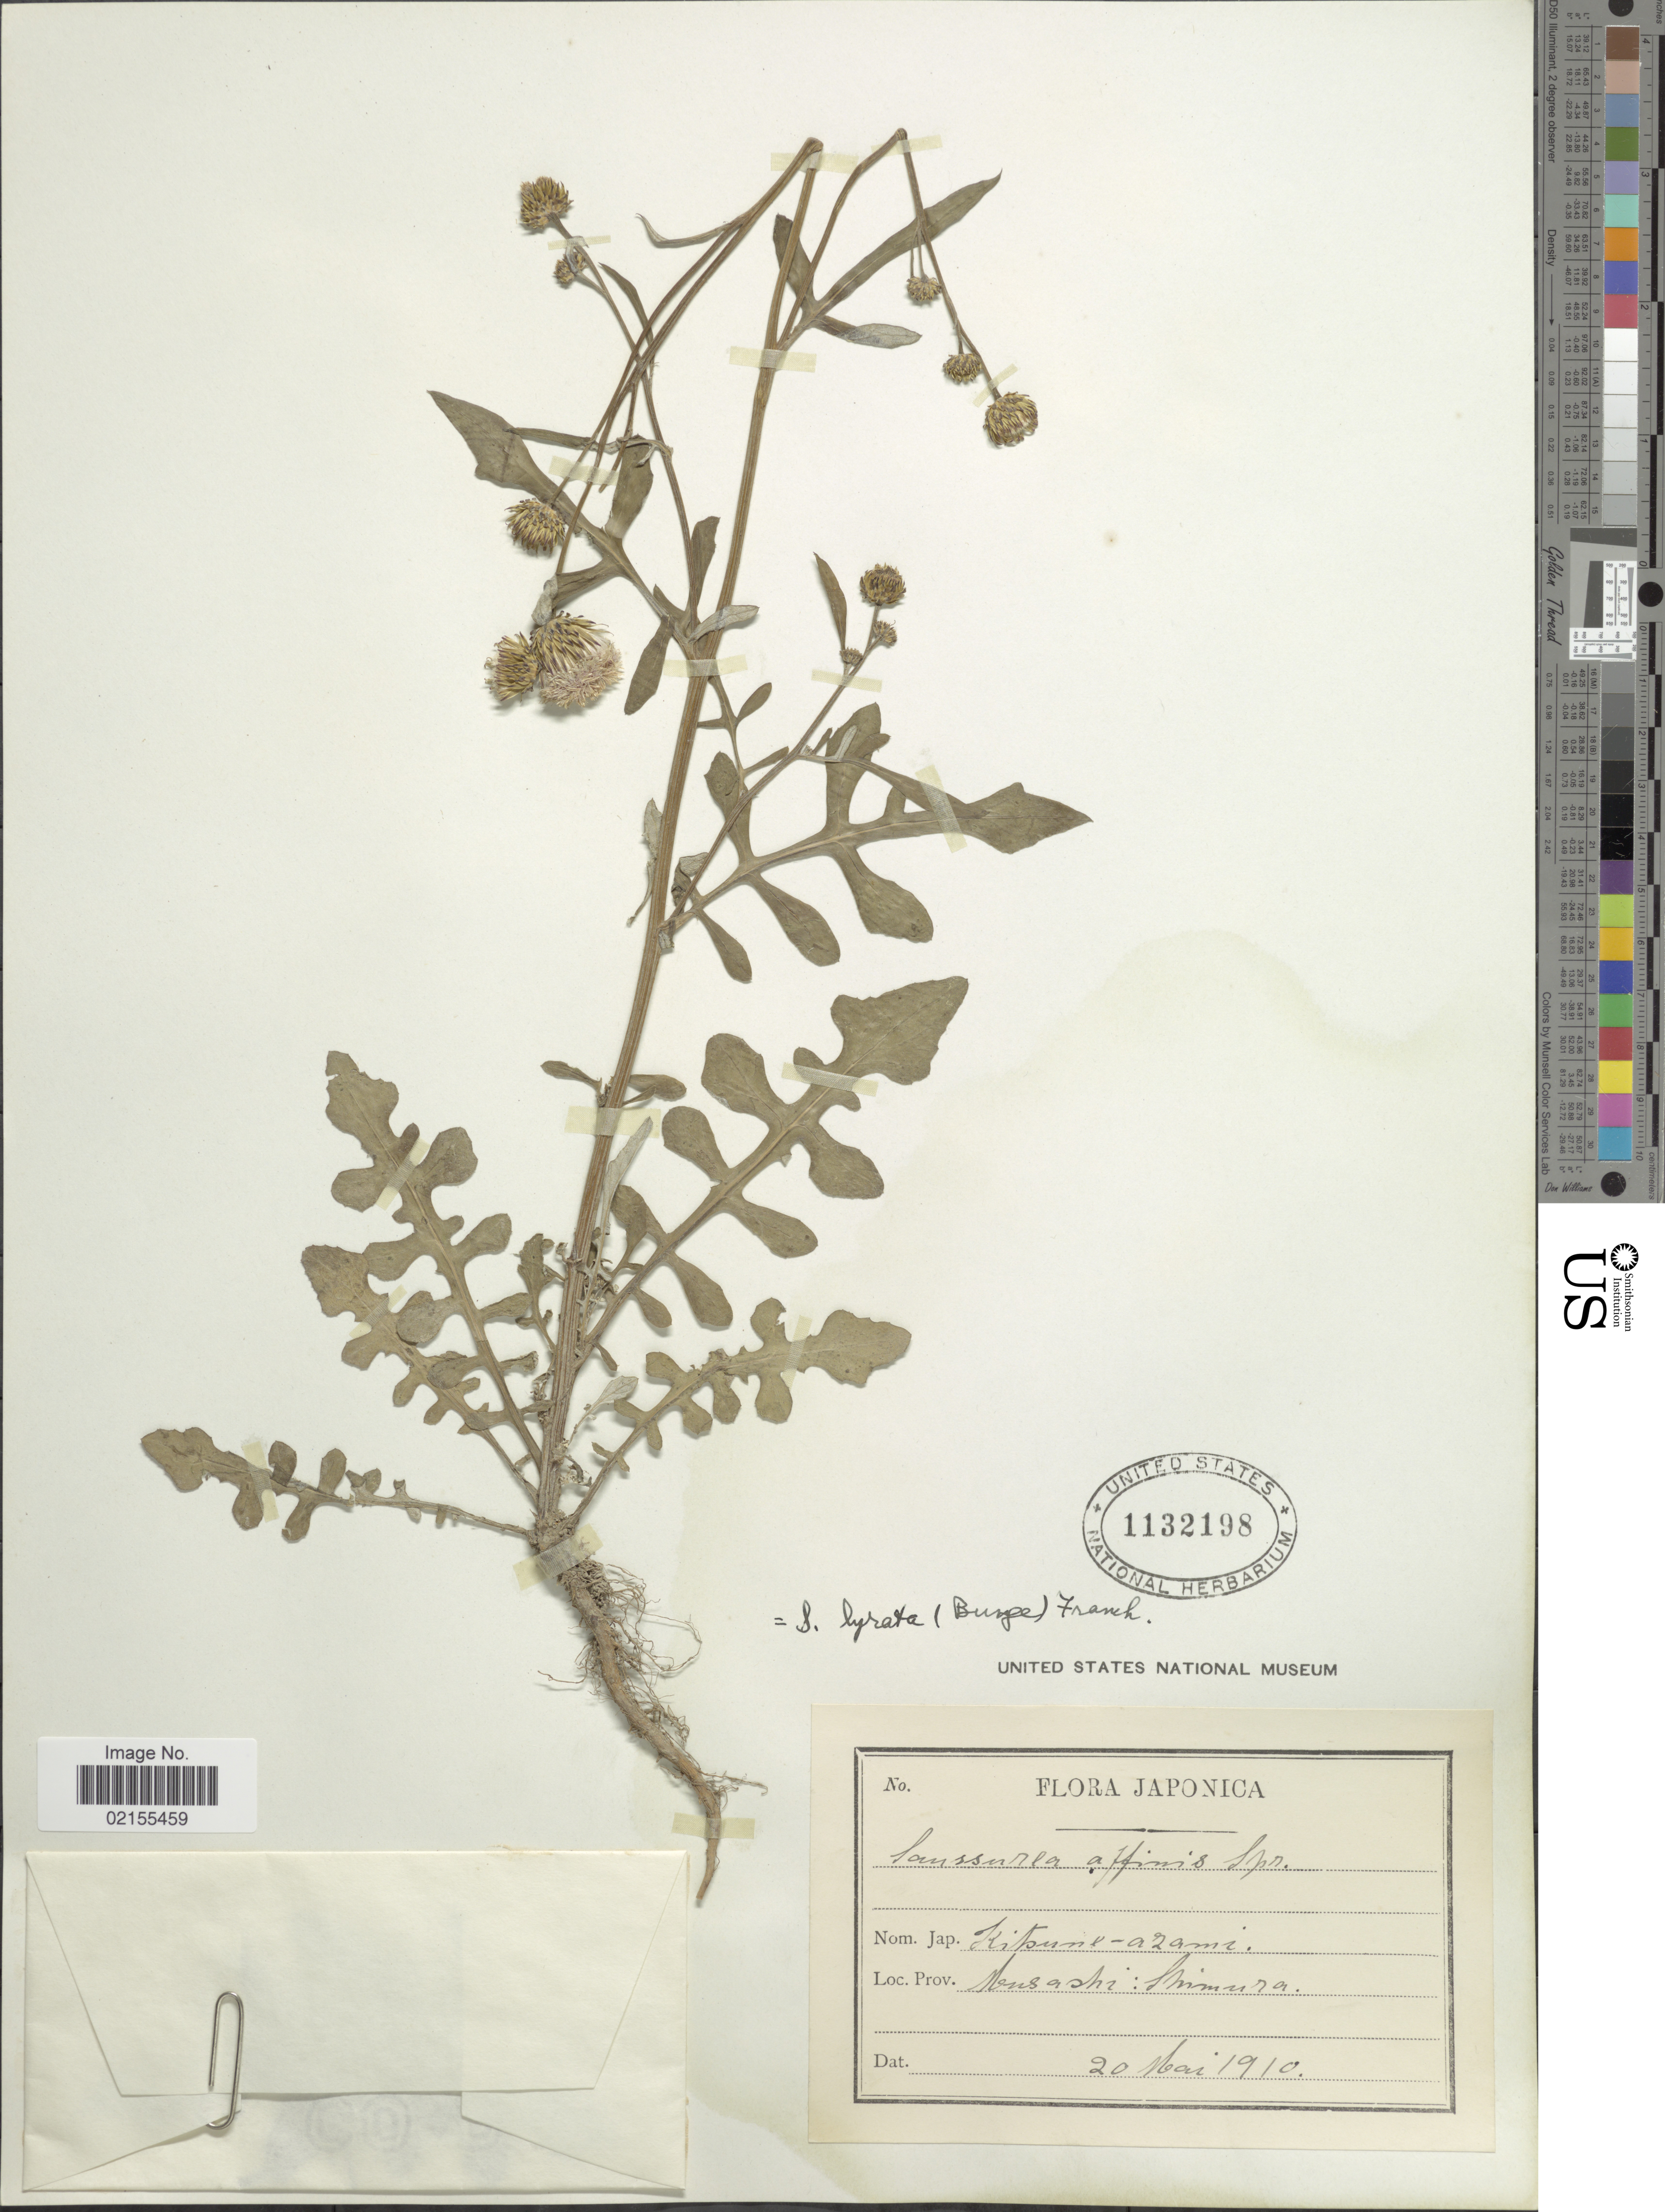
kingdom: Plantae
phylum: Tracheophyta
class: Magnoliopsida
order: Asterales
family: Asteraceae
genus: Hemistepta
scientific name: Hemistepta lyrata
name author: Bunge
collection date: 1910-05-20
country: Japan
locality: Musashi, Mimura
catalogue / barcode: US 1132198